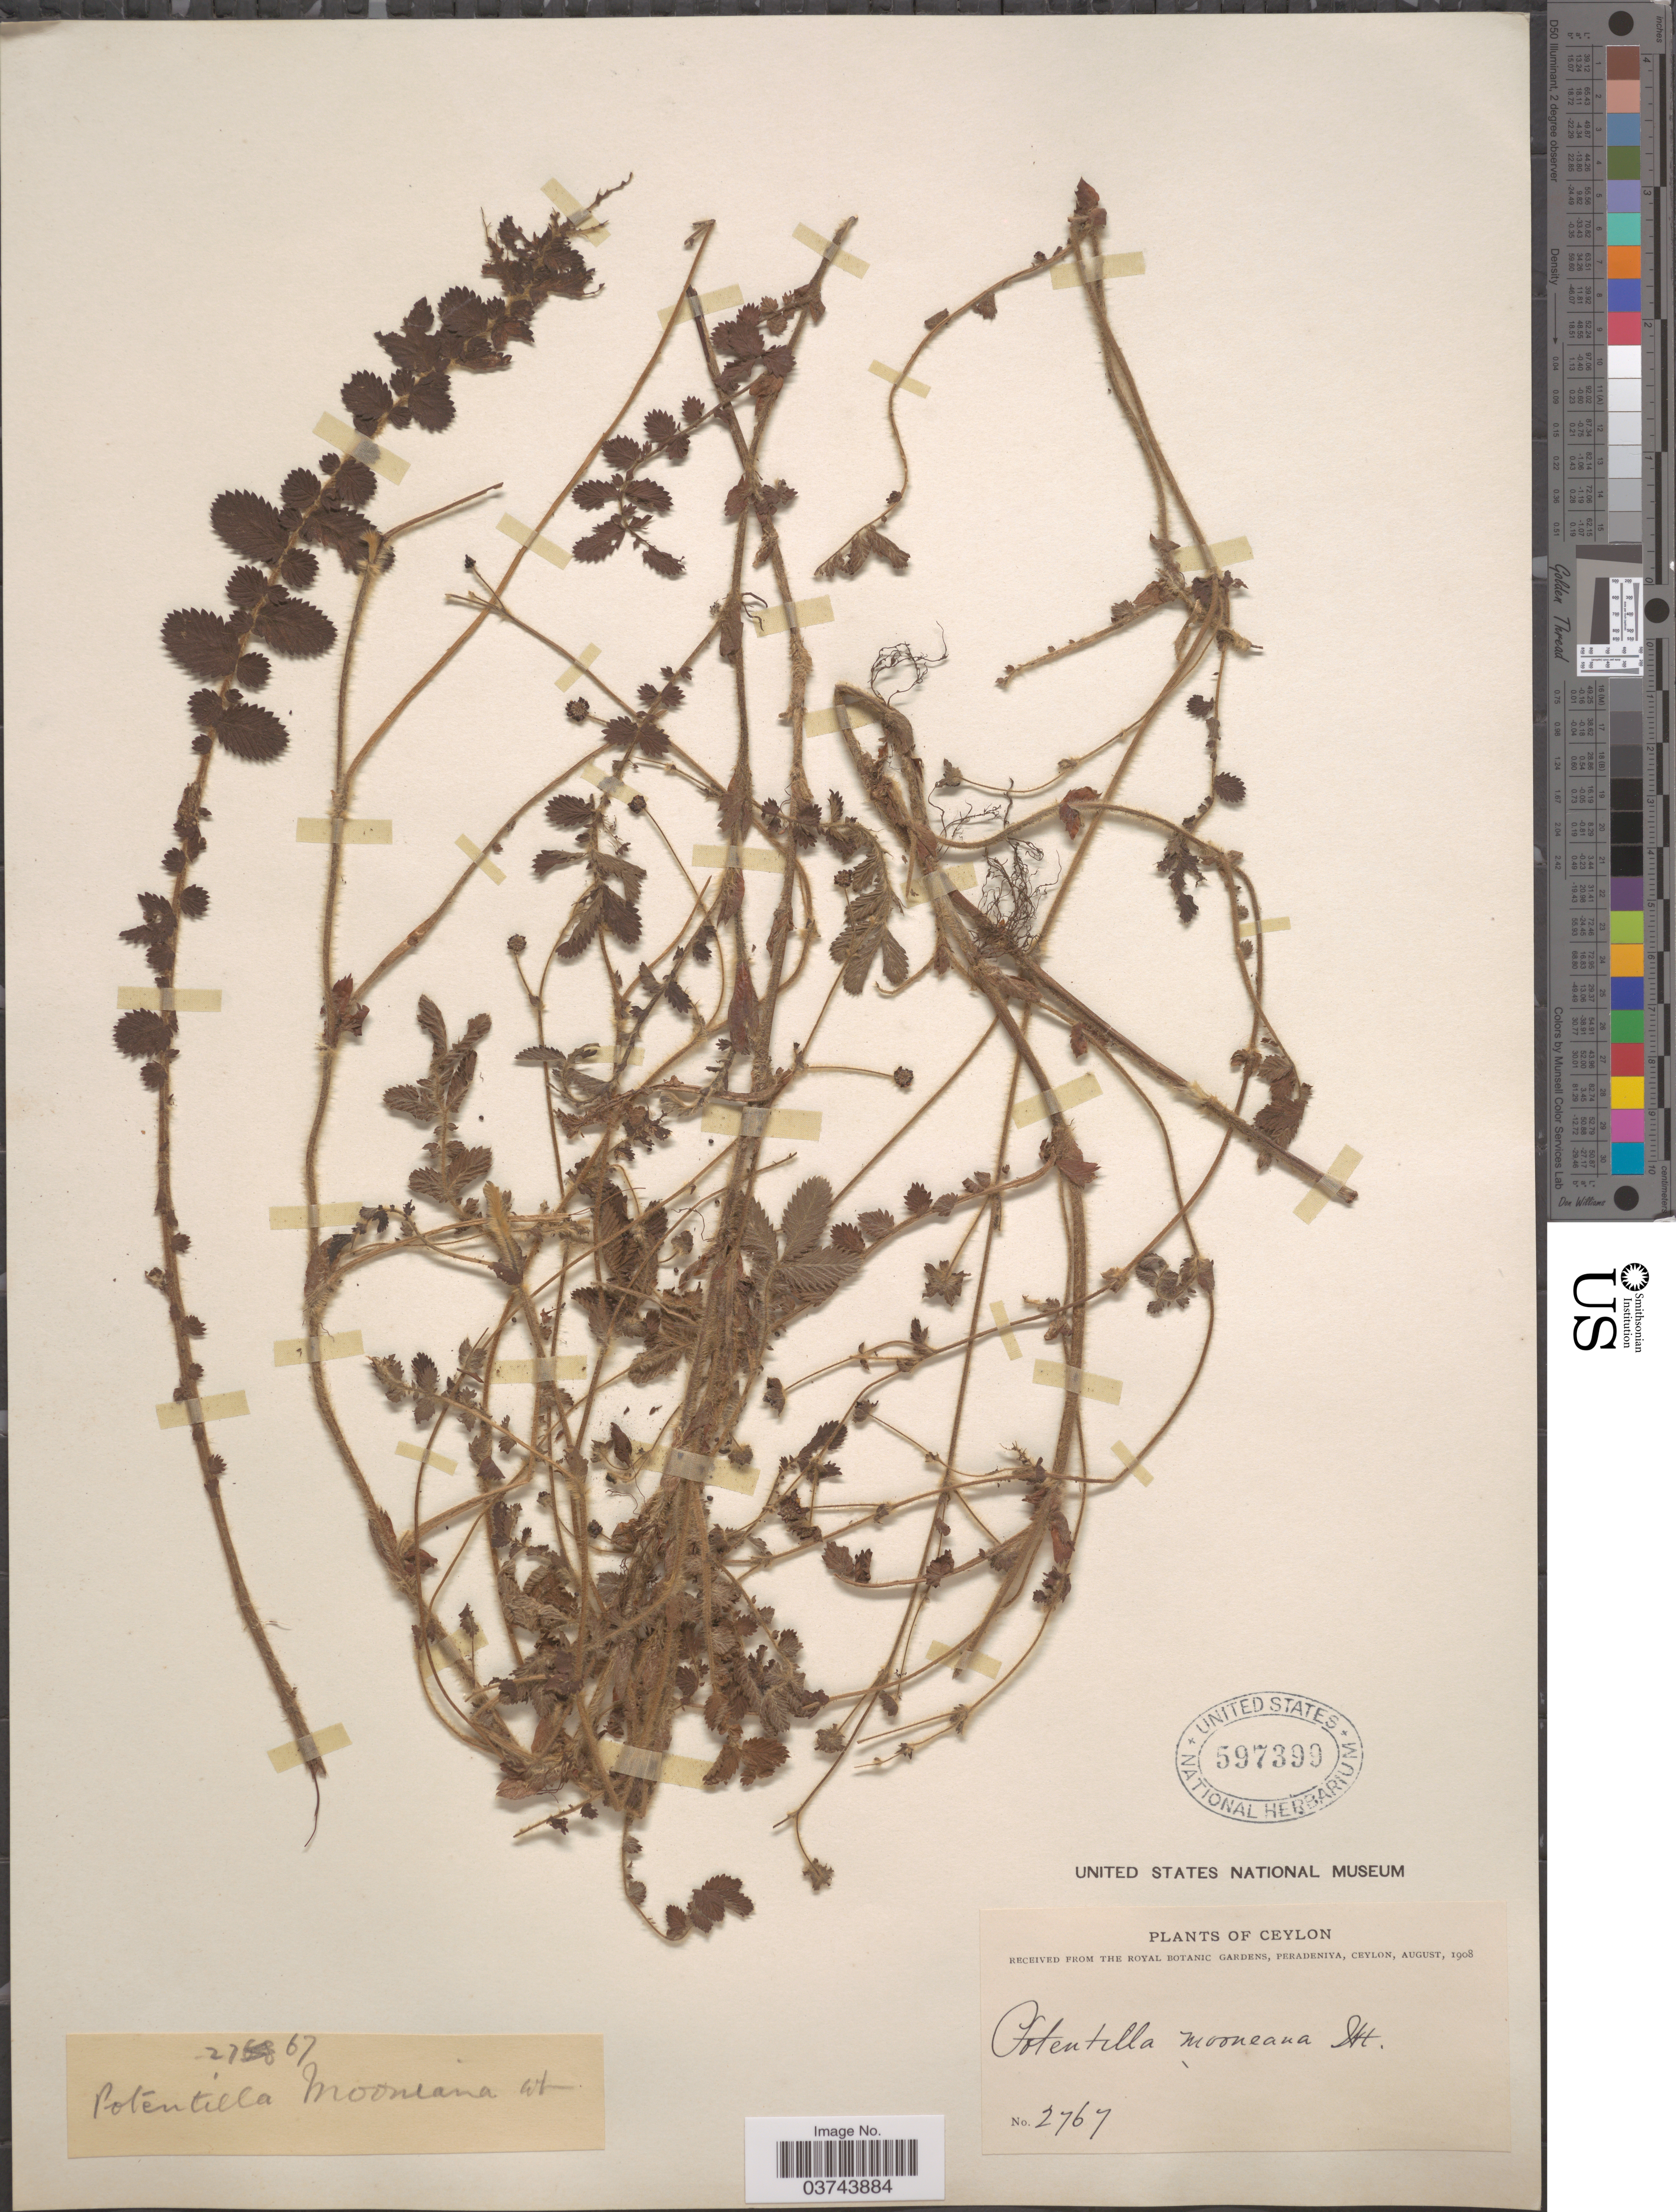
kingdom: Plantae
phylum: Tracheophyta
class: Magnoliopsida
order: Rosales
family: Rosaceae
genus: Potentilla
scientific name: Potentilla polyphylla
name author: Wall. ex Lehm.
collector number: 2767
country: Sri Lanka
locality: Ceylon.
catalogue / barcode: US 597399